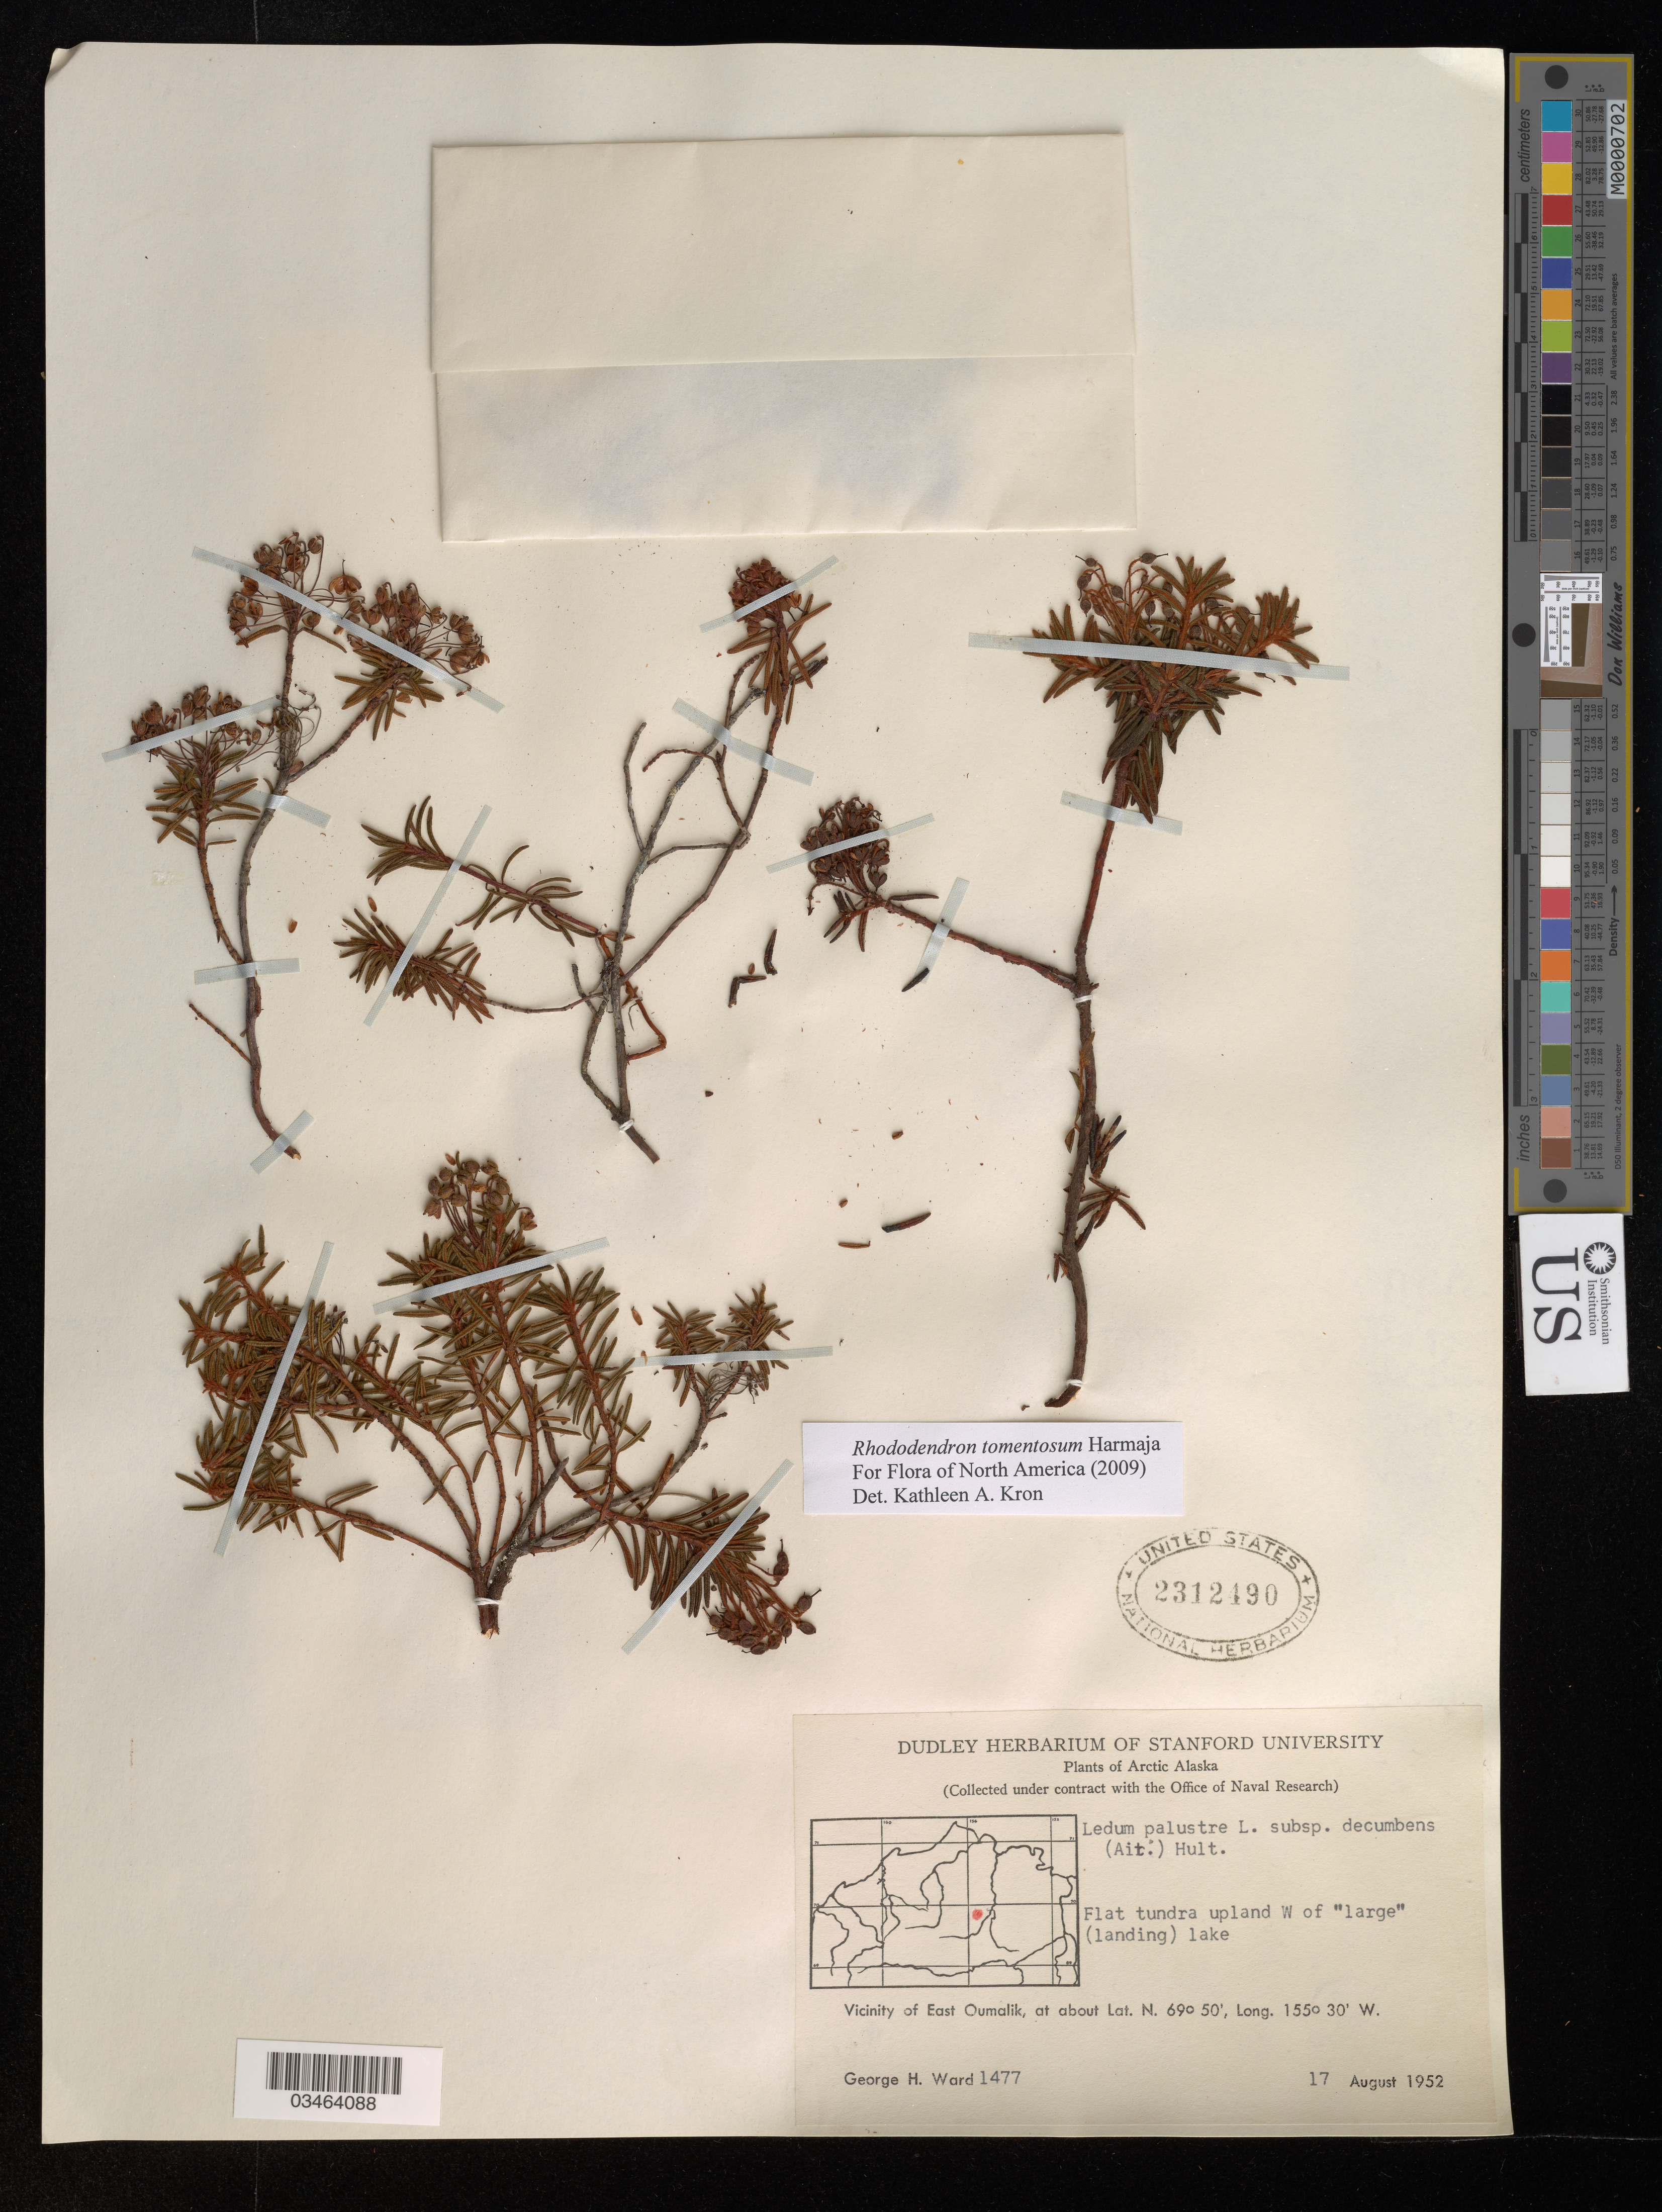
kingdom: Plantae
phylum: Tracheophyta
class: Magnoliopsida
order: Ericales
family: Ericaceae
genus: Rhododendron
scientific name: Rhododendron tomentosum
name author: Harmaja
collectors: G. H. Ward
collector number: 1477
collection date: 1952-08-17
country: United States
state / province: Alaska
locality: Arctic Alaska. Flat tundra upland W of "large" (landing) lake. Vicinity of East Oumalik.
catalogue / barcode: US 2312490